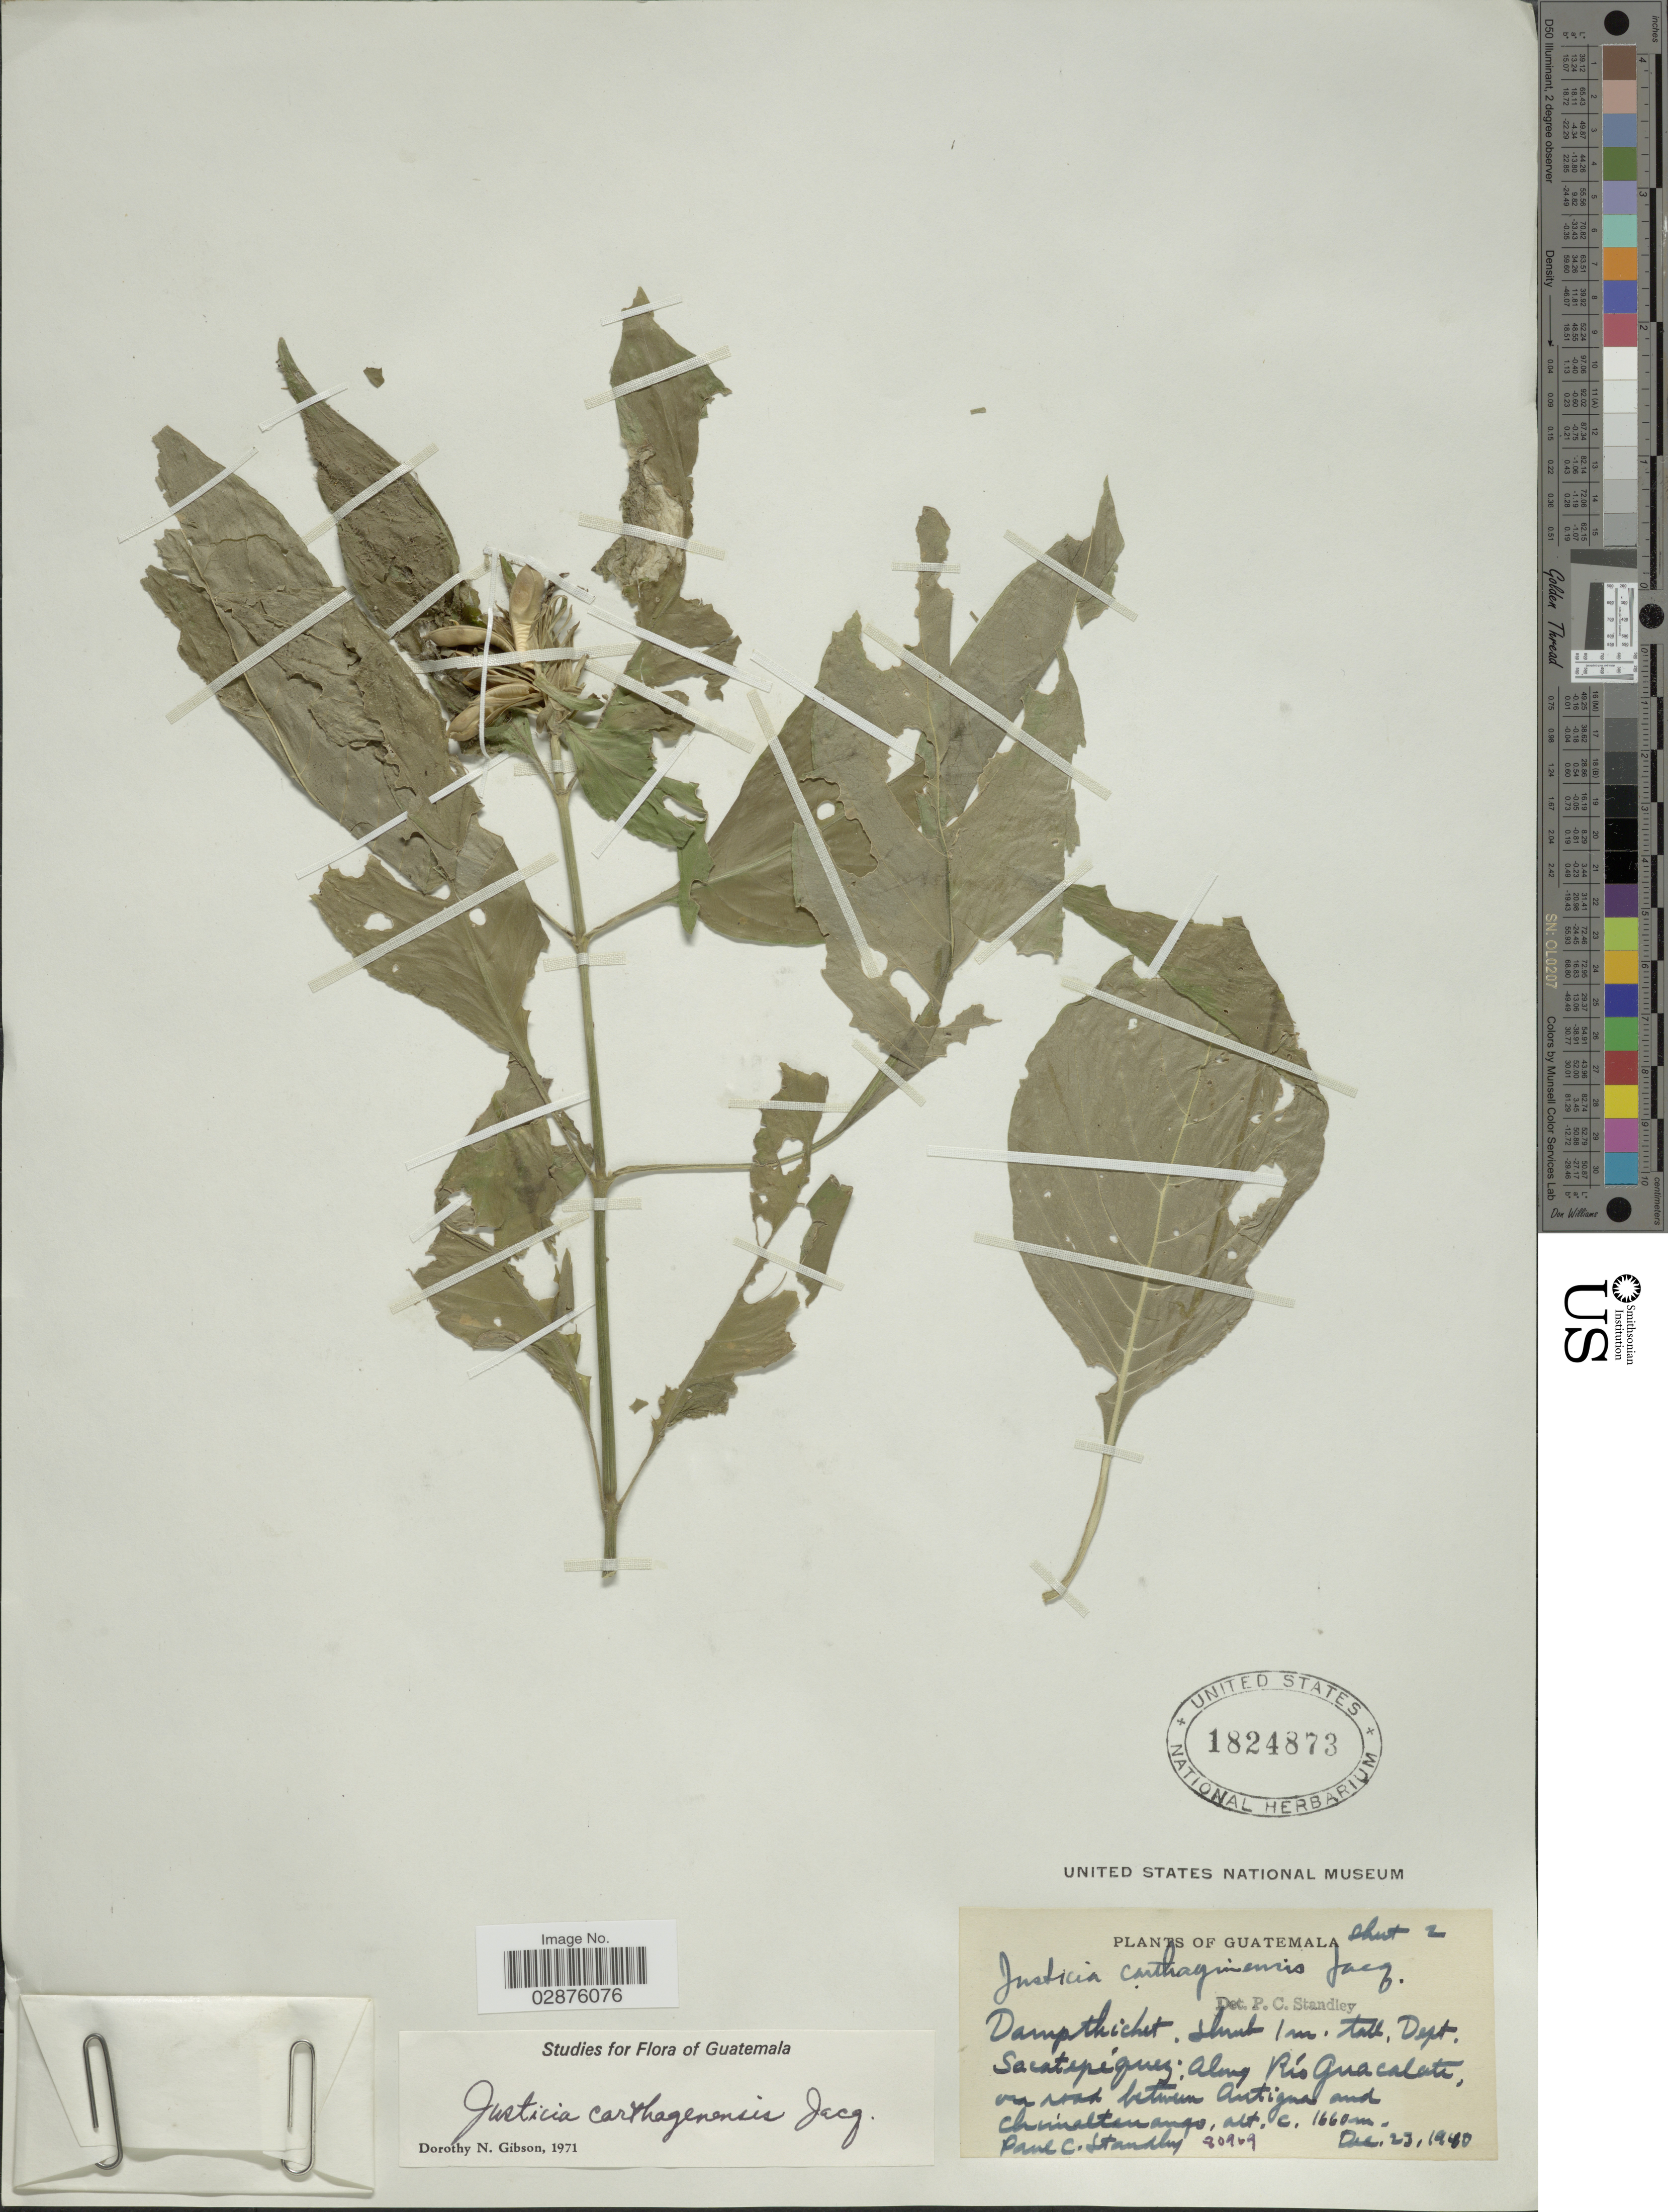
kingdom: Plantae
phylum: Tracheophyta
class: Magnoliopsida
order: Lamiales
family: Acanthaceae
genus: Justicia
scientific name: Justicia carthaginensis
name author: Jacq.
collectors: P. C. Standley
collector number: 80969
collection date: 1940-12-23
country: Guatemala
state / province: Sacatepéquez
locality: Sacatepéquez: along Río Guacalate on road between Antigua and Chimaltenango.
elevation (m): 1660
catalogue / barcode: US 1824873